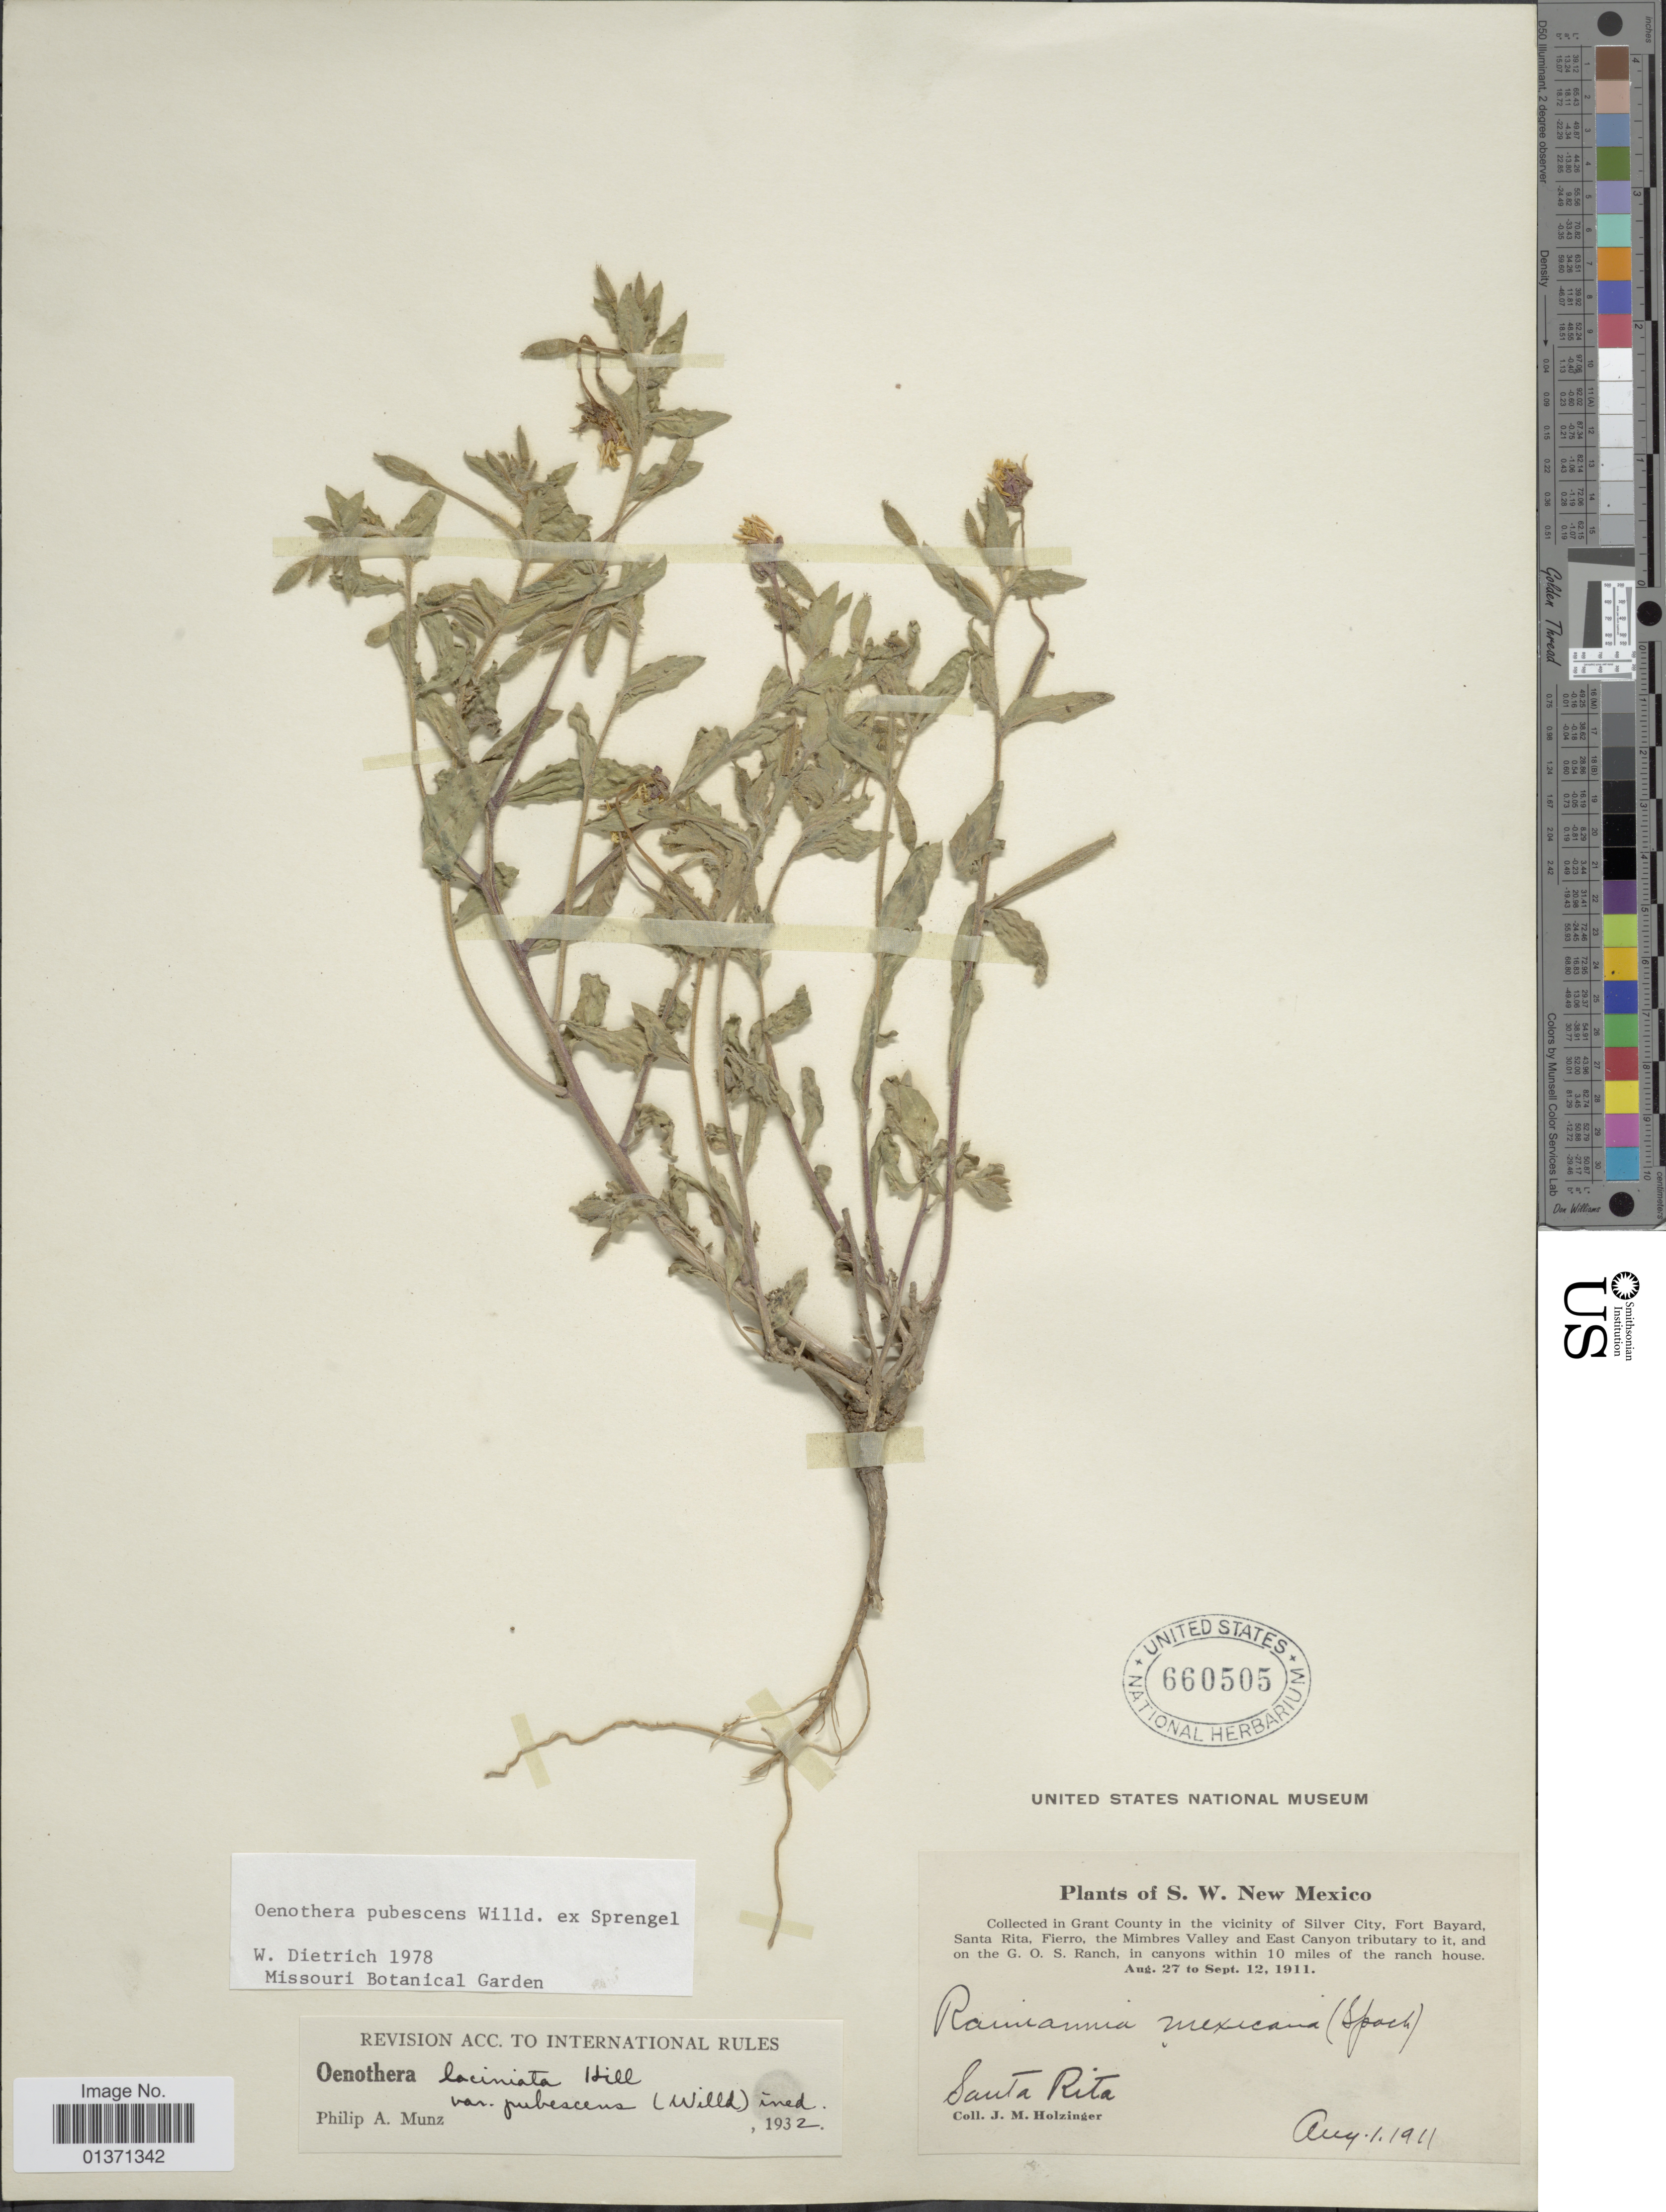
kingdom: Plantae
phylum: Tracheophyta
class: Magnoliopsida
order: Myrtales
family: Onagraceae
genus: Oenothera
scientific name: Oenothera pubescens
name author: Willd. ex Spreng.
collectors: J. M. Holzinger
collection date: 1911-08-01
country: United States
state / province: New Mexico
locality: S.W. New Mexico, in Grant County in the vicinity of Silver City, Fort Bayard, Santa Rita, Fierro, the Mimbres Valley and East Canyon tributary to it, and on the G. O. S. Ranch, in canyons within 10 miles of the ranch house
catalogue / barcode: US 660505